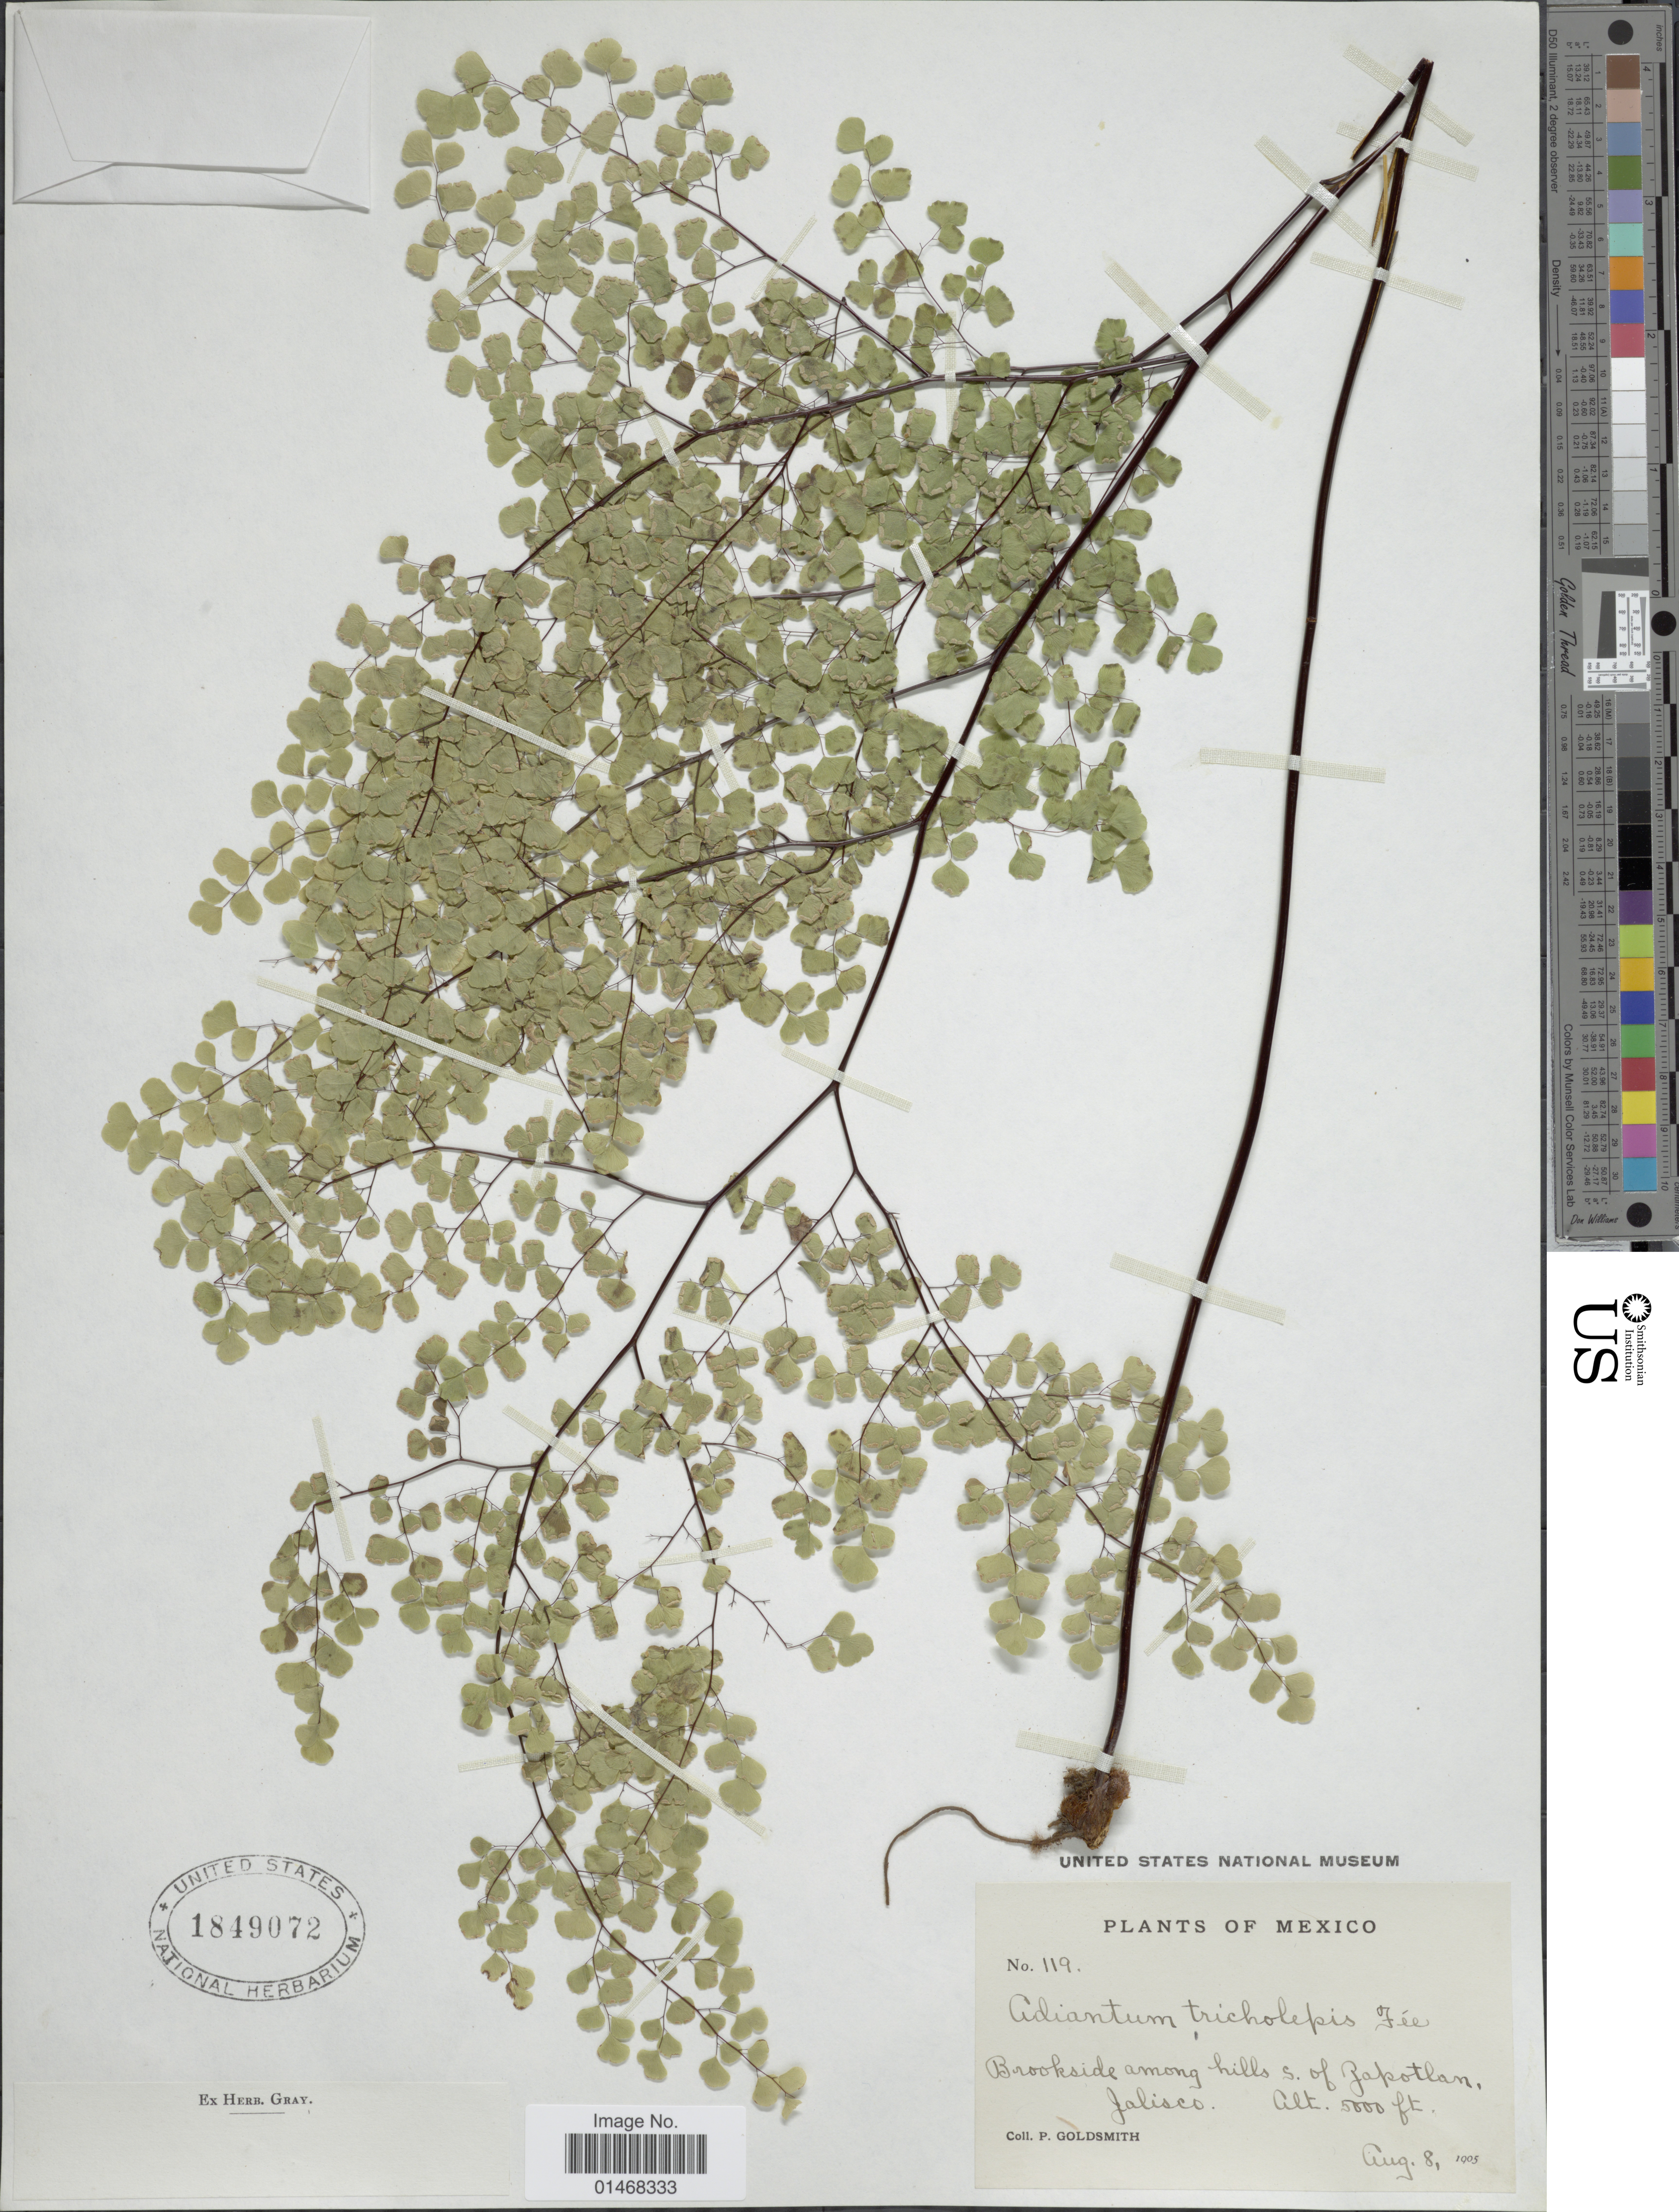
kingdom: Plantae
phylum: Tracheophyta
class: Polypodiopsida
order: Polypodiales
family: Pteridaceae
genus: Adiantum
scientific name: Adiantum tricholepis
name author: Fée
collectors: P. Goldsmith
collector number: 119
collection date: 1905-08-08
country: Mexico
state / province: Jalisco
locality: Brookside among hills s of Zapotlan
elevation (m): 1524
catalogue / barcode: US 1849072